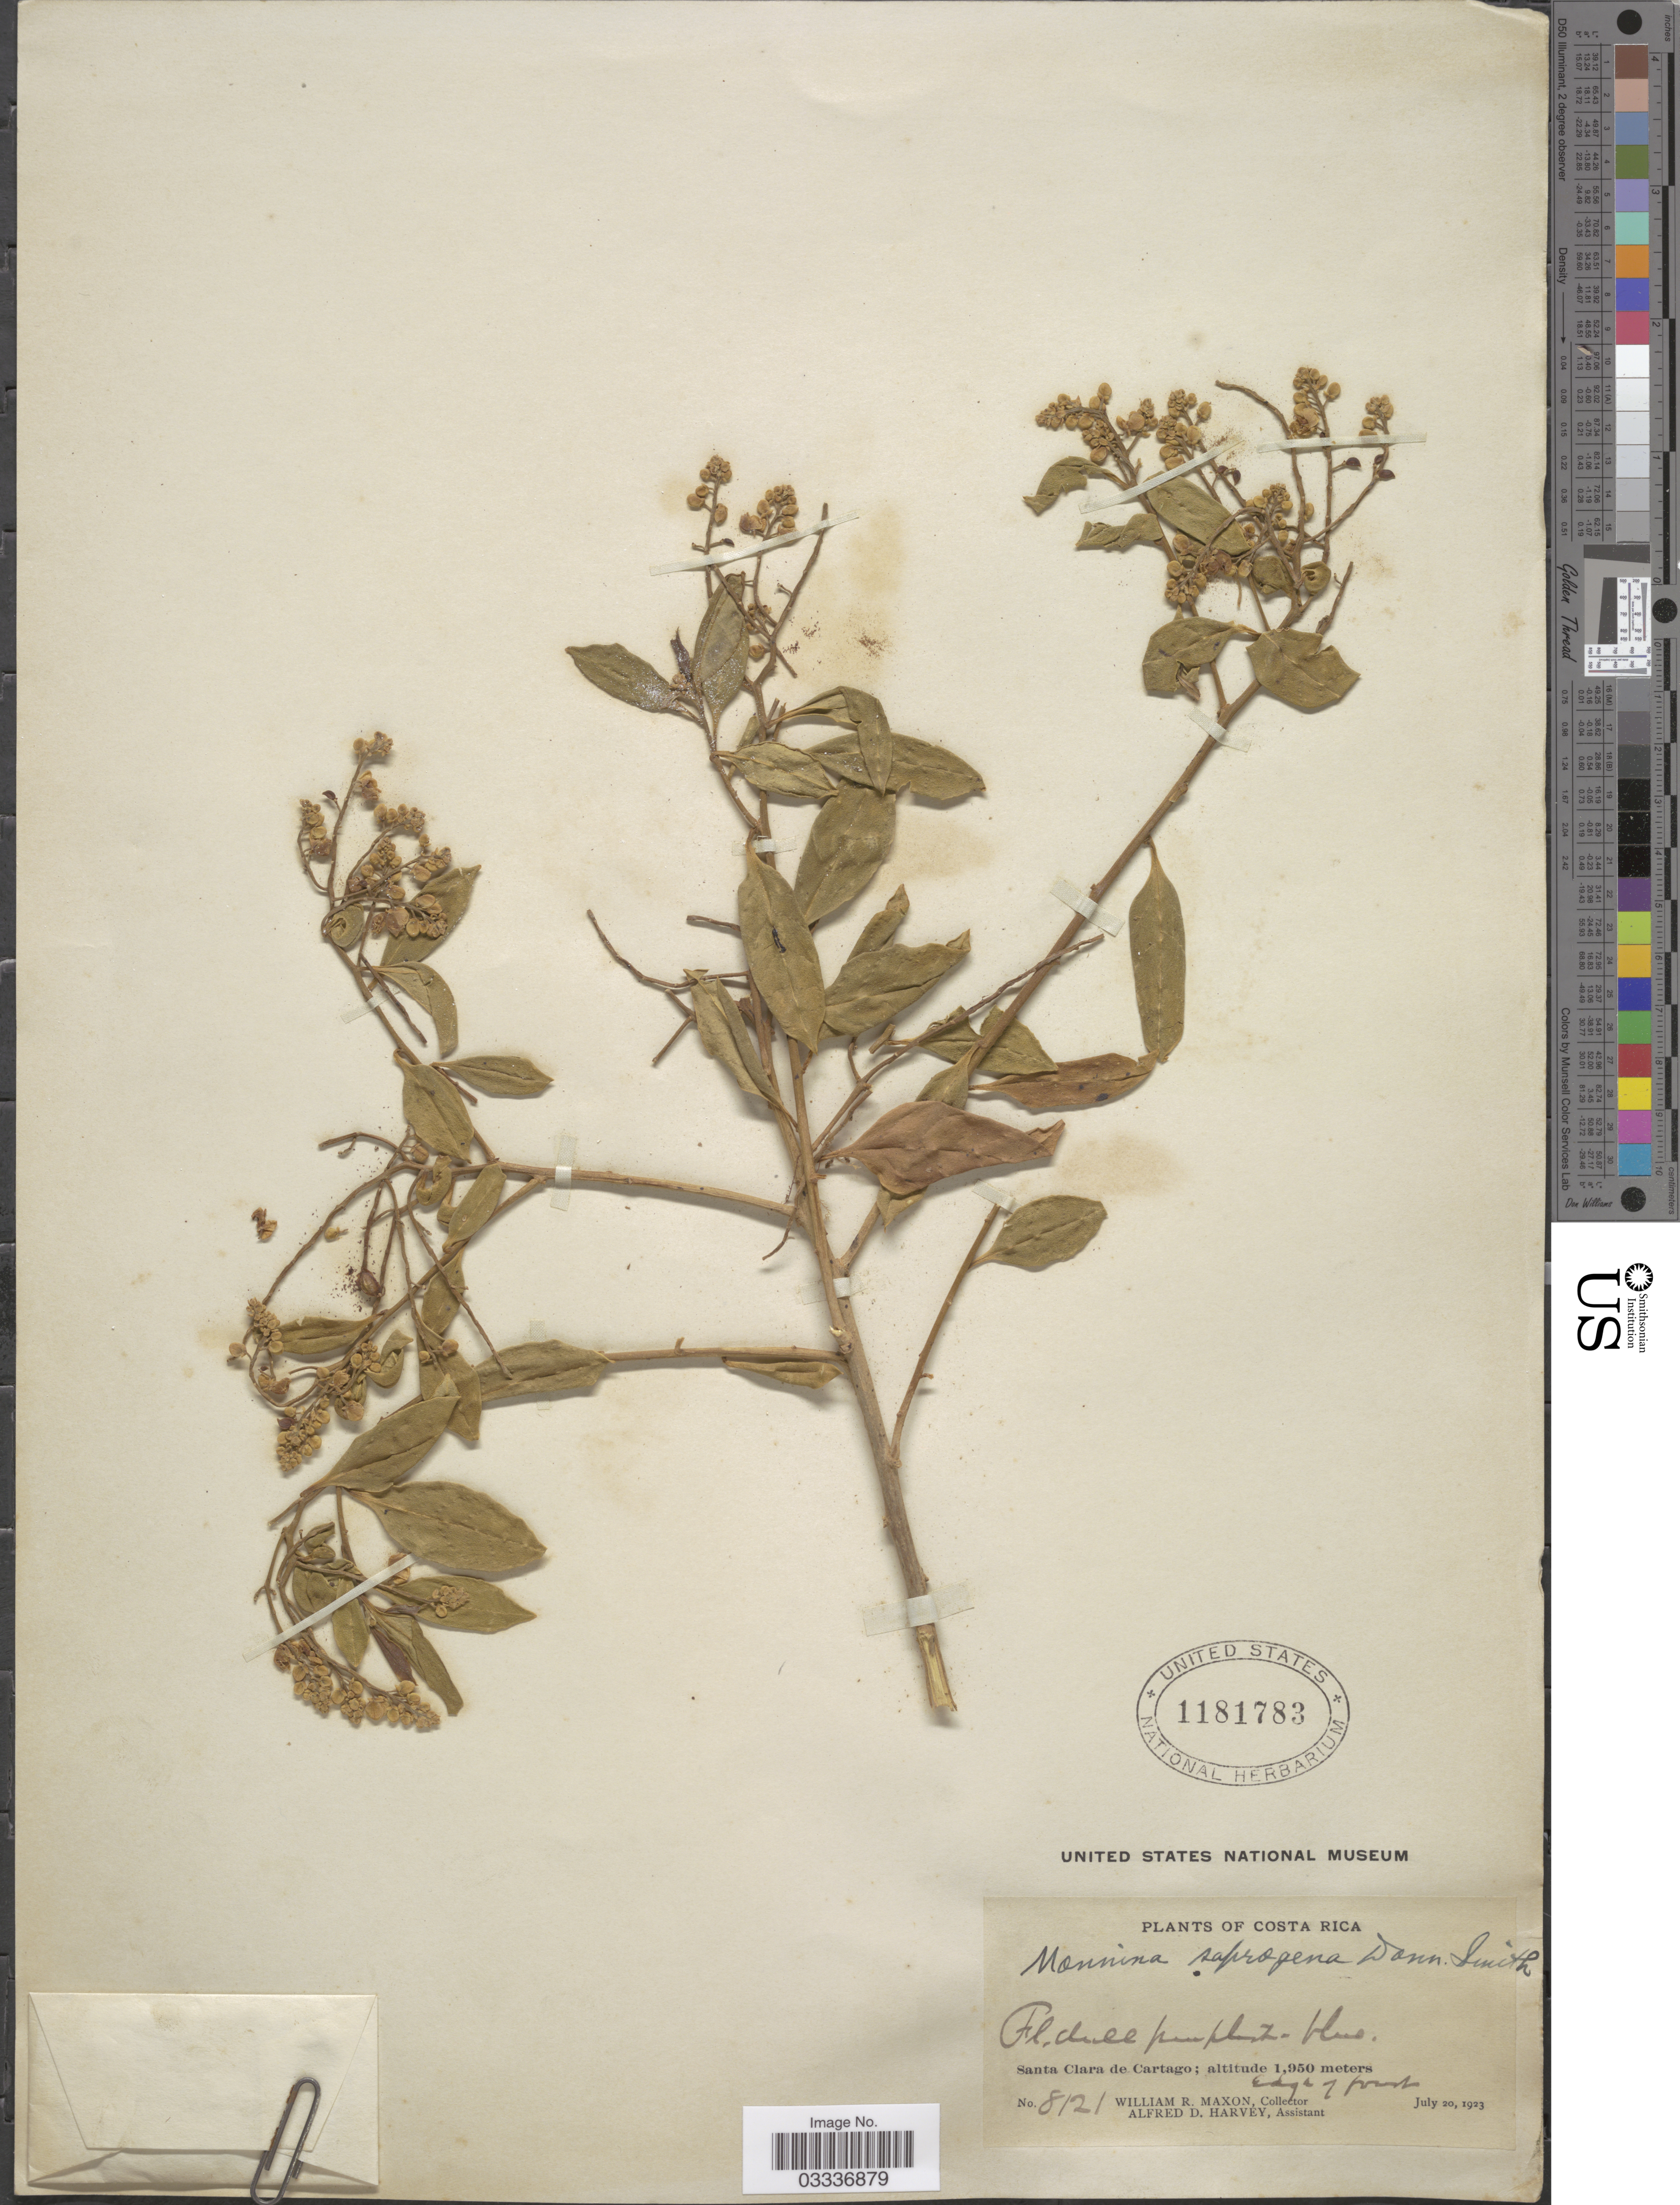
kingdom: Plantae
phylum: Tracheophyta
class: Magnoliopsida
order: Fabales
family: Polygalaceae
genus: Monnina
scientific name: Monnina saprogena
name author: Donn. Sm.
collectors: W. R. Maxon & A. D. Harvey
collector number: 8121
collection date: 1923-07-20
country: Costa Rica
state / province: Cartago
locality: Santa Clara de Cartago.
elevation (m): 1950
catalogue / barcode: US 1181783